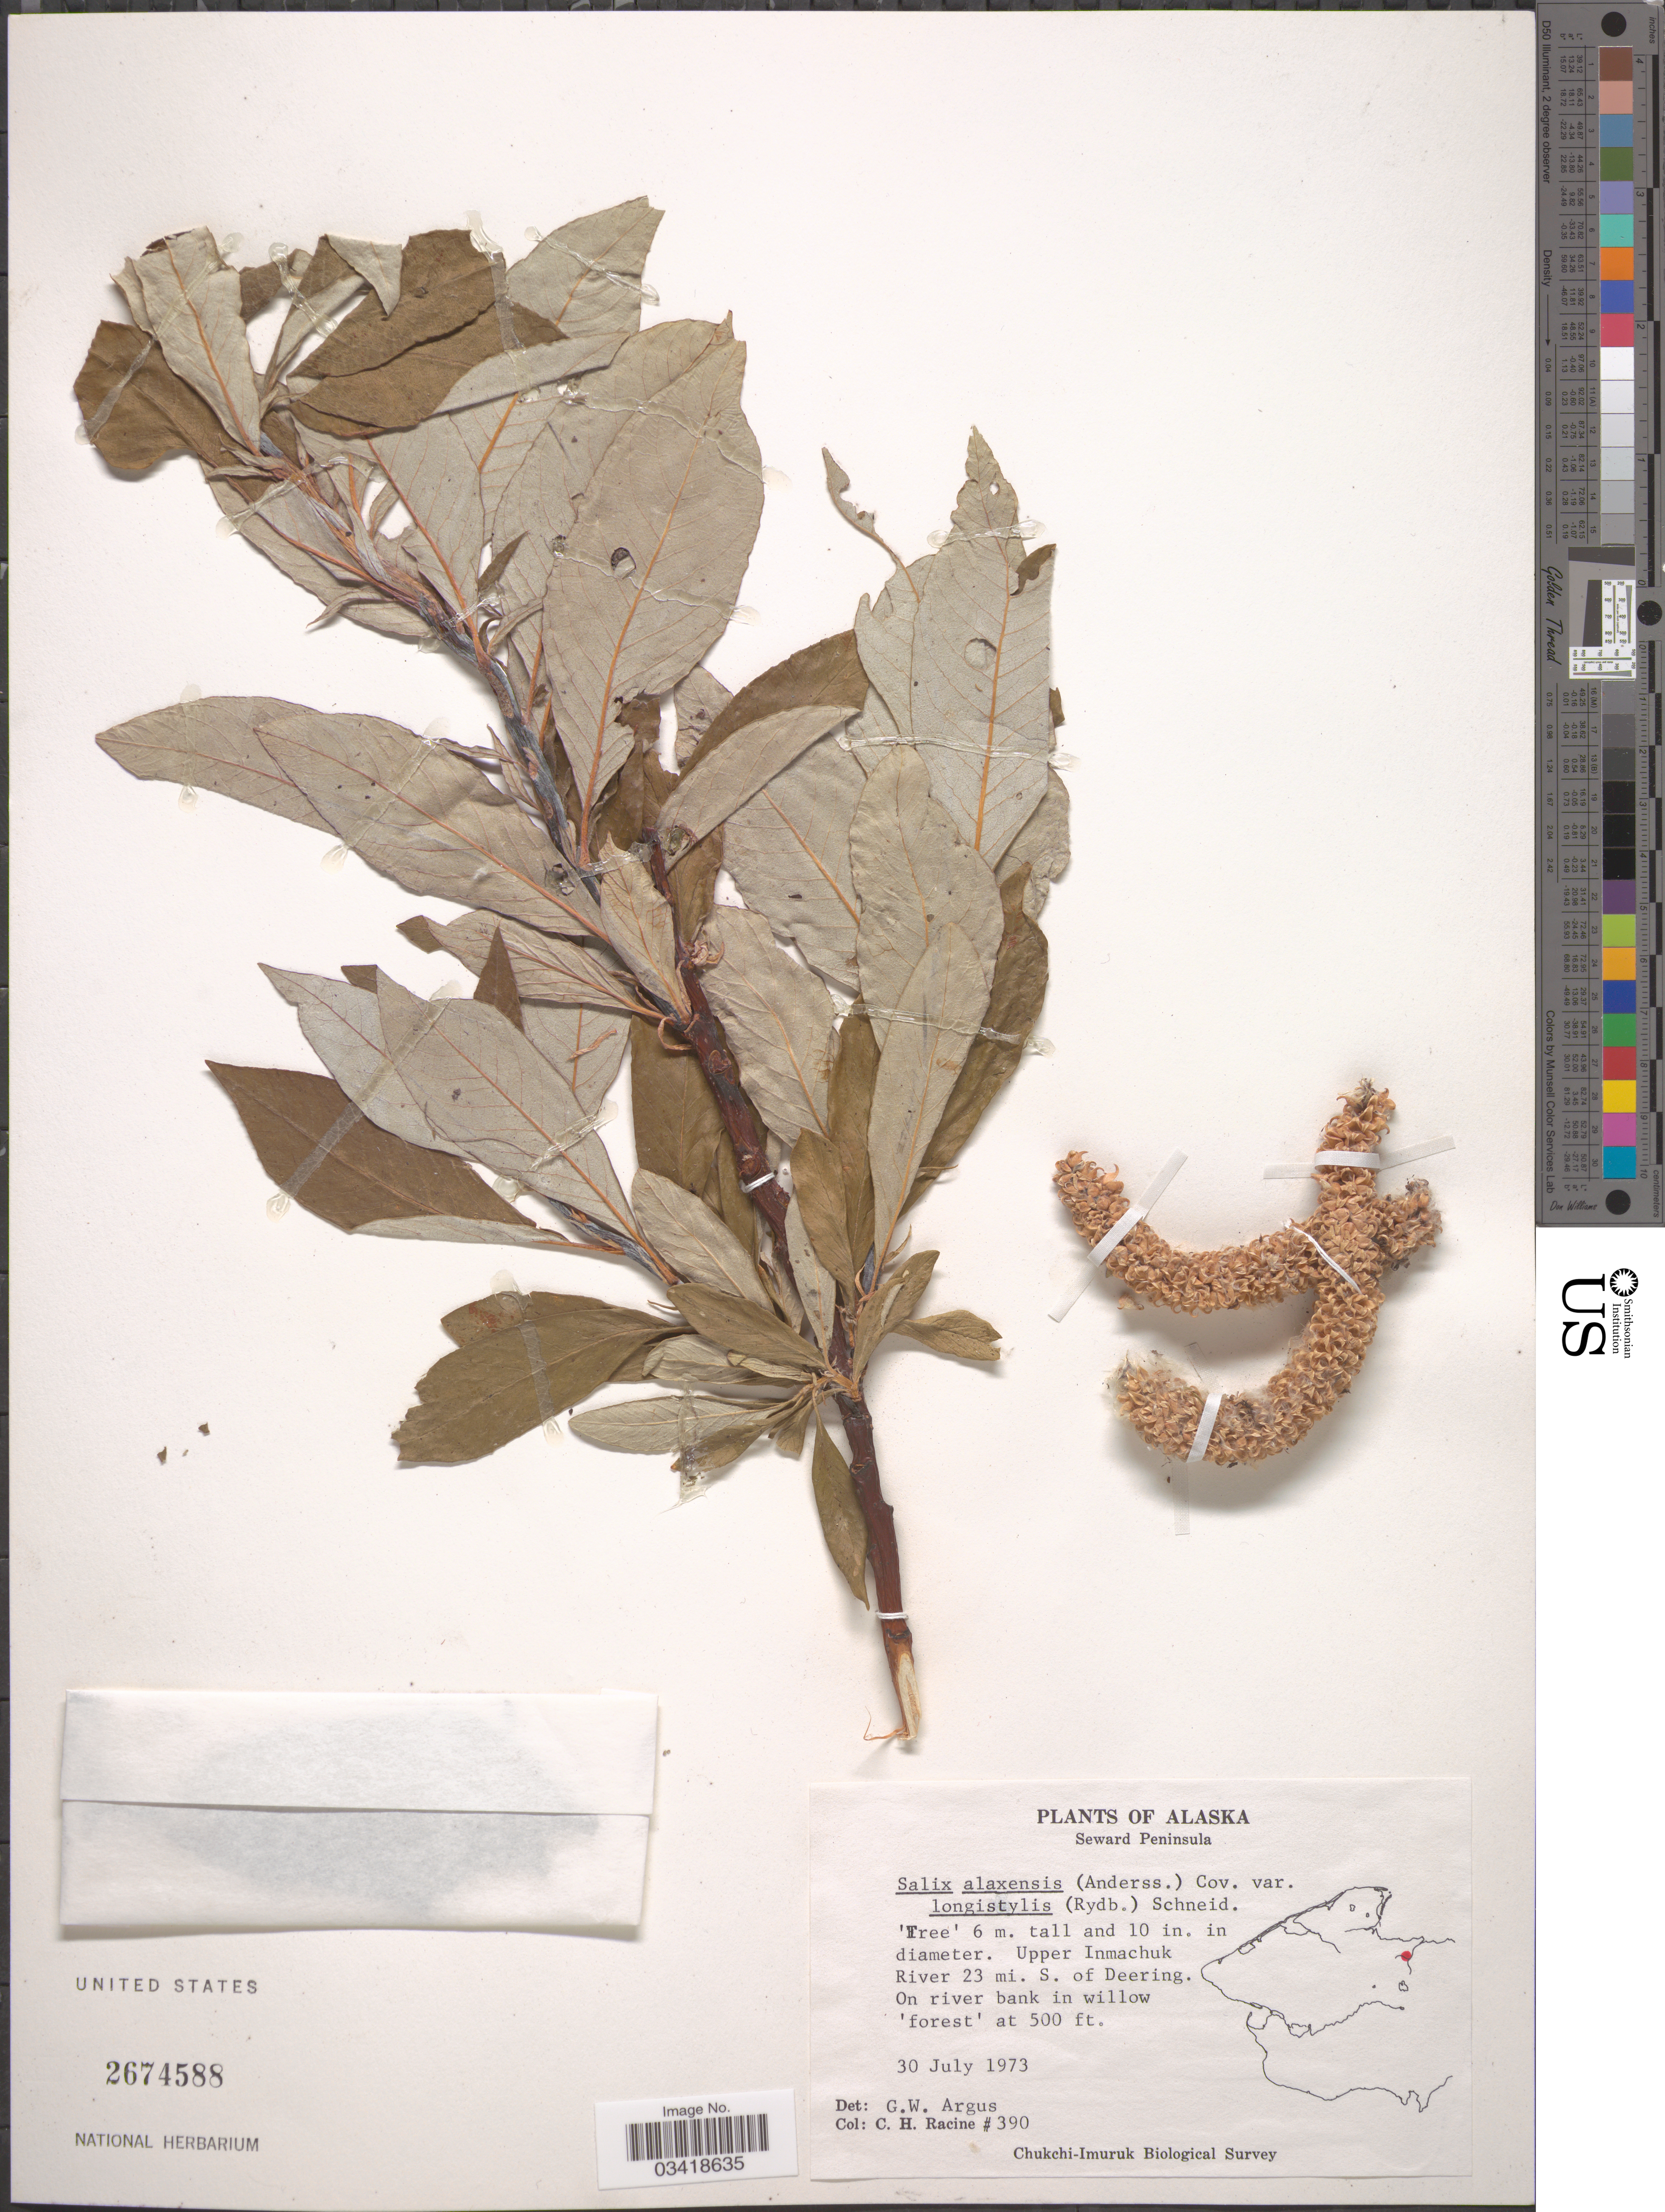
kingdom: Plantae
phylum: Tracheophyta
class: Magnoliopsida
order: Malpighiales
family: Salicaceae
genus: Salix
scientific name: Salix alaxensis var. longistylis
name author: (Rydb.) C.K. Schneid.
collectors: C. Racine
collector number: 390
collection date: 1973-07-30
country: United States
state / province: Alaska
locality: Seward Peninsula. Upper Inmachuk River 23 mi. S. of Deering.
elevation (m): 152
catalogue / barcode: US 2674588